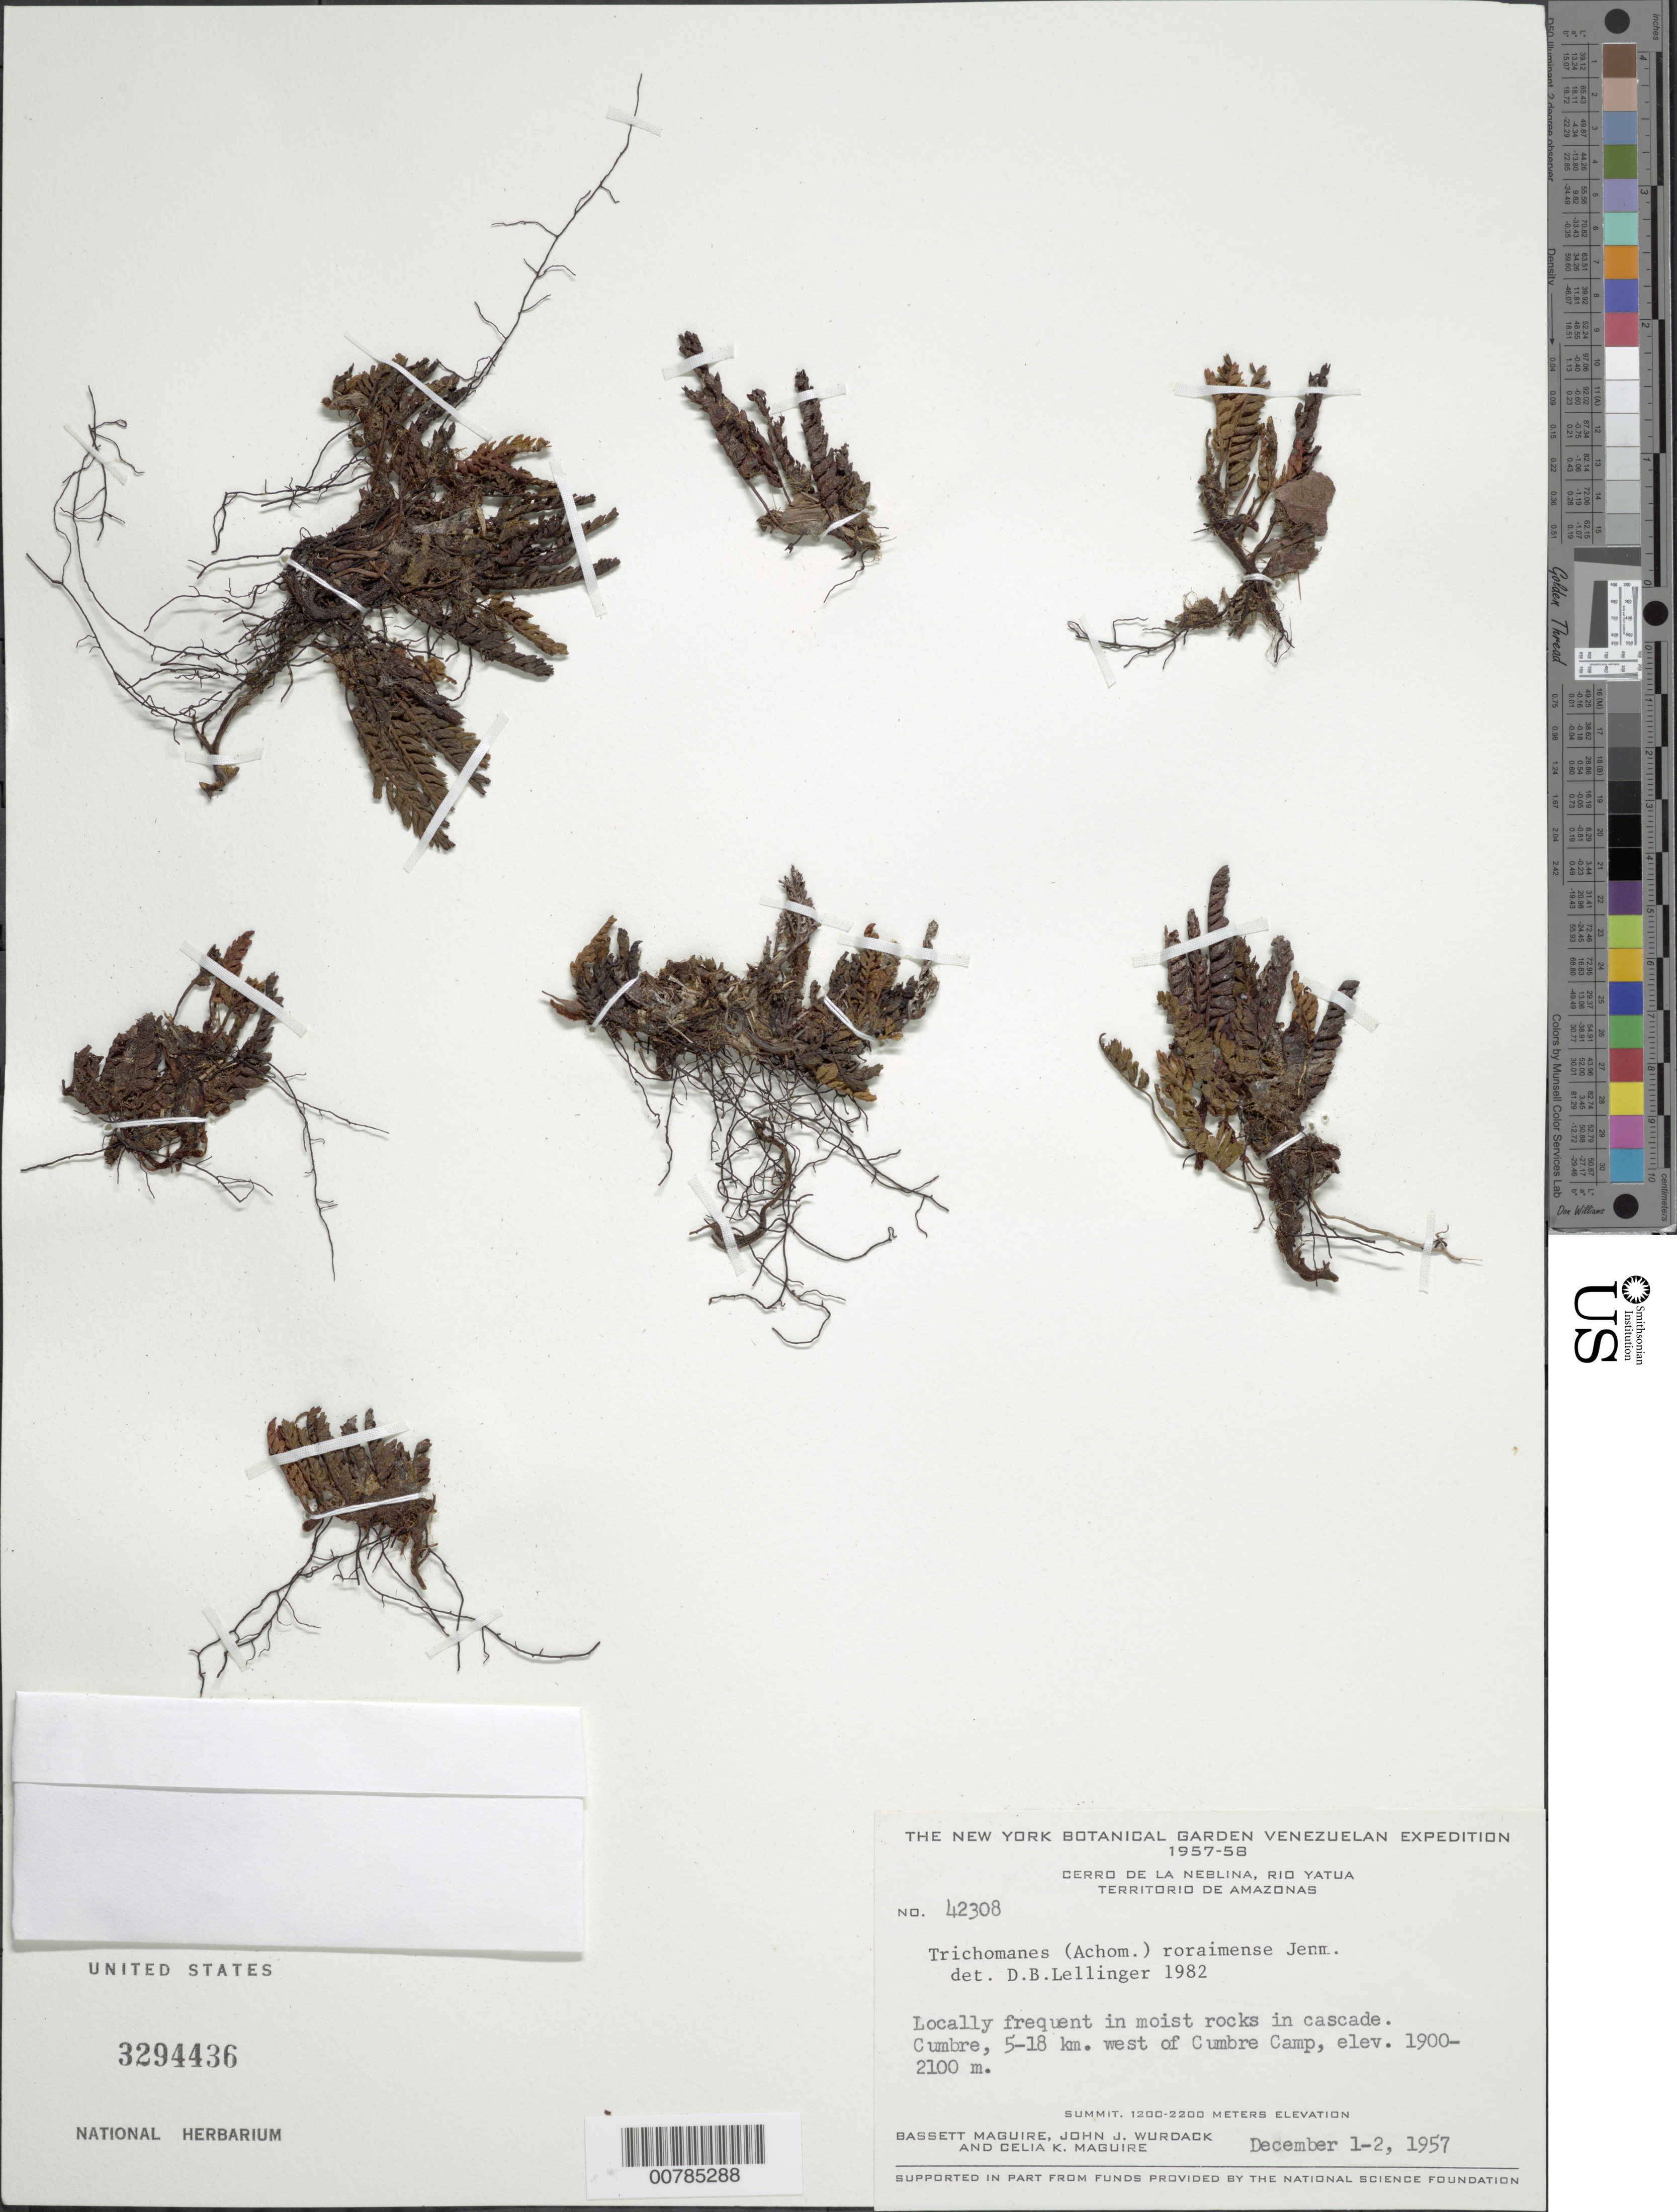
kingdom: Plantae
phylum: Tracheophyta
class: Polypodiopsida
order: Hymenophyllales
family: Hymenophyllaceae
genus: Trichomanes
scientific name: Trichomanes roraimense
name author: Jenman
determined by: Lellinger, David B., (BOT), Smithsonian Institution - National Museum of Natural History (UNITED STATES)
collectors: B. Maguire, J. J. Wurdack & C. K. Maguire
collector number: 42308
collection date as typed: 1-Dec-57 to 2-Dec-57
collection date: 1957-12-01/1957-12-02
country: Venezuela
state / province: Amazonas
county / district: Río Negro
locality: Cerro de la Neblina, Río Yatua, 5-18 km W of Cumbre Camp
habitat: Moist rocks in cascade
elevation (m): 1900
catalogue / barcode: US 3294436